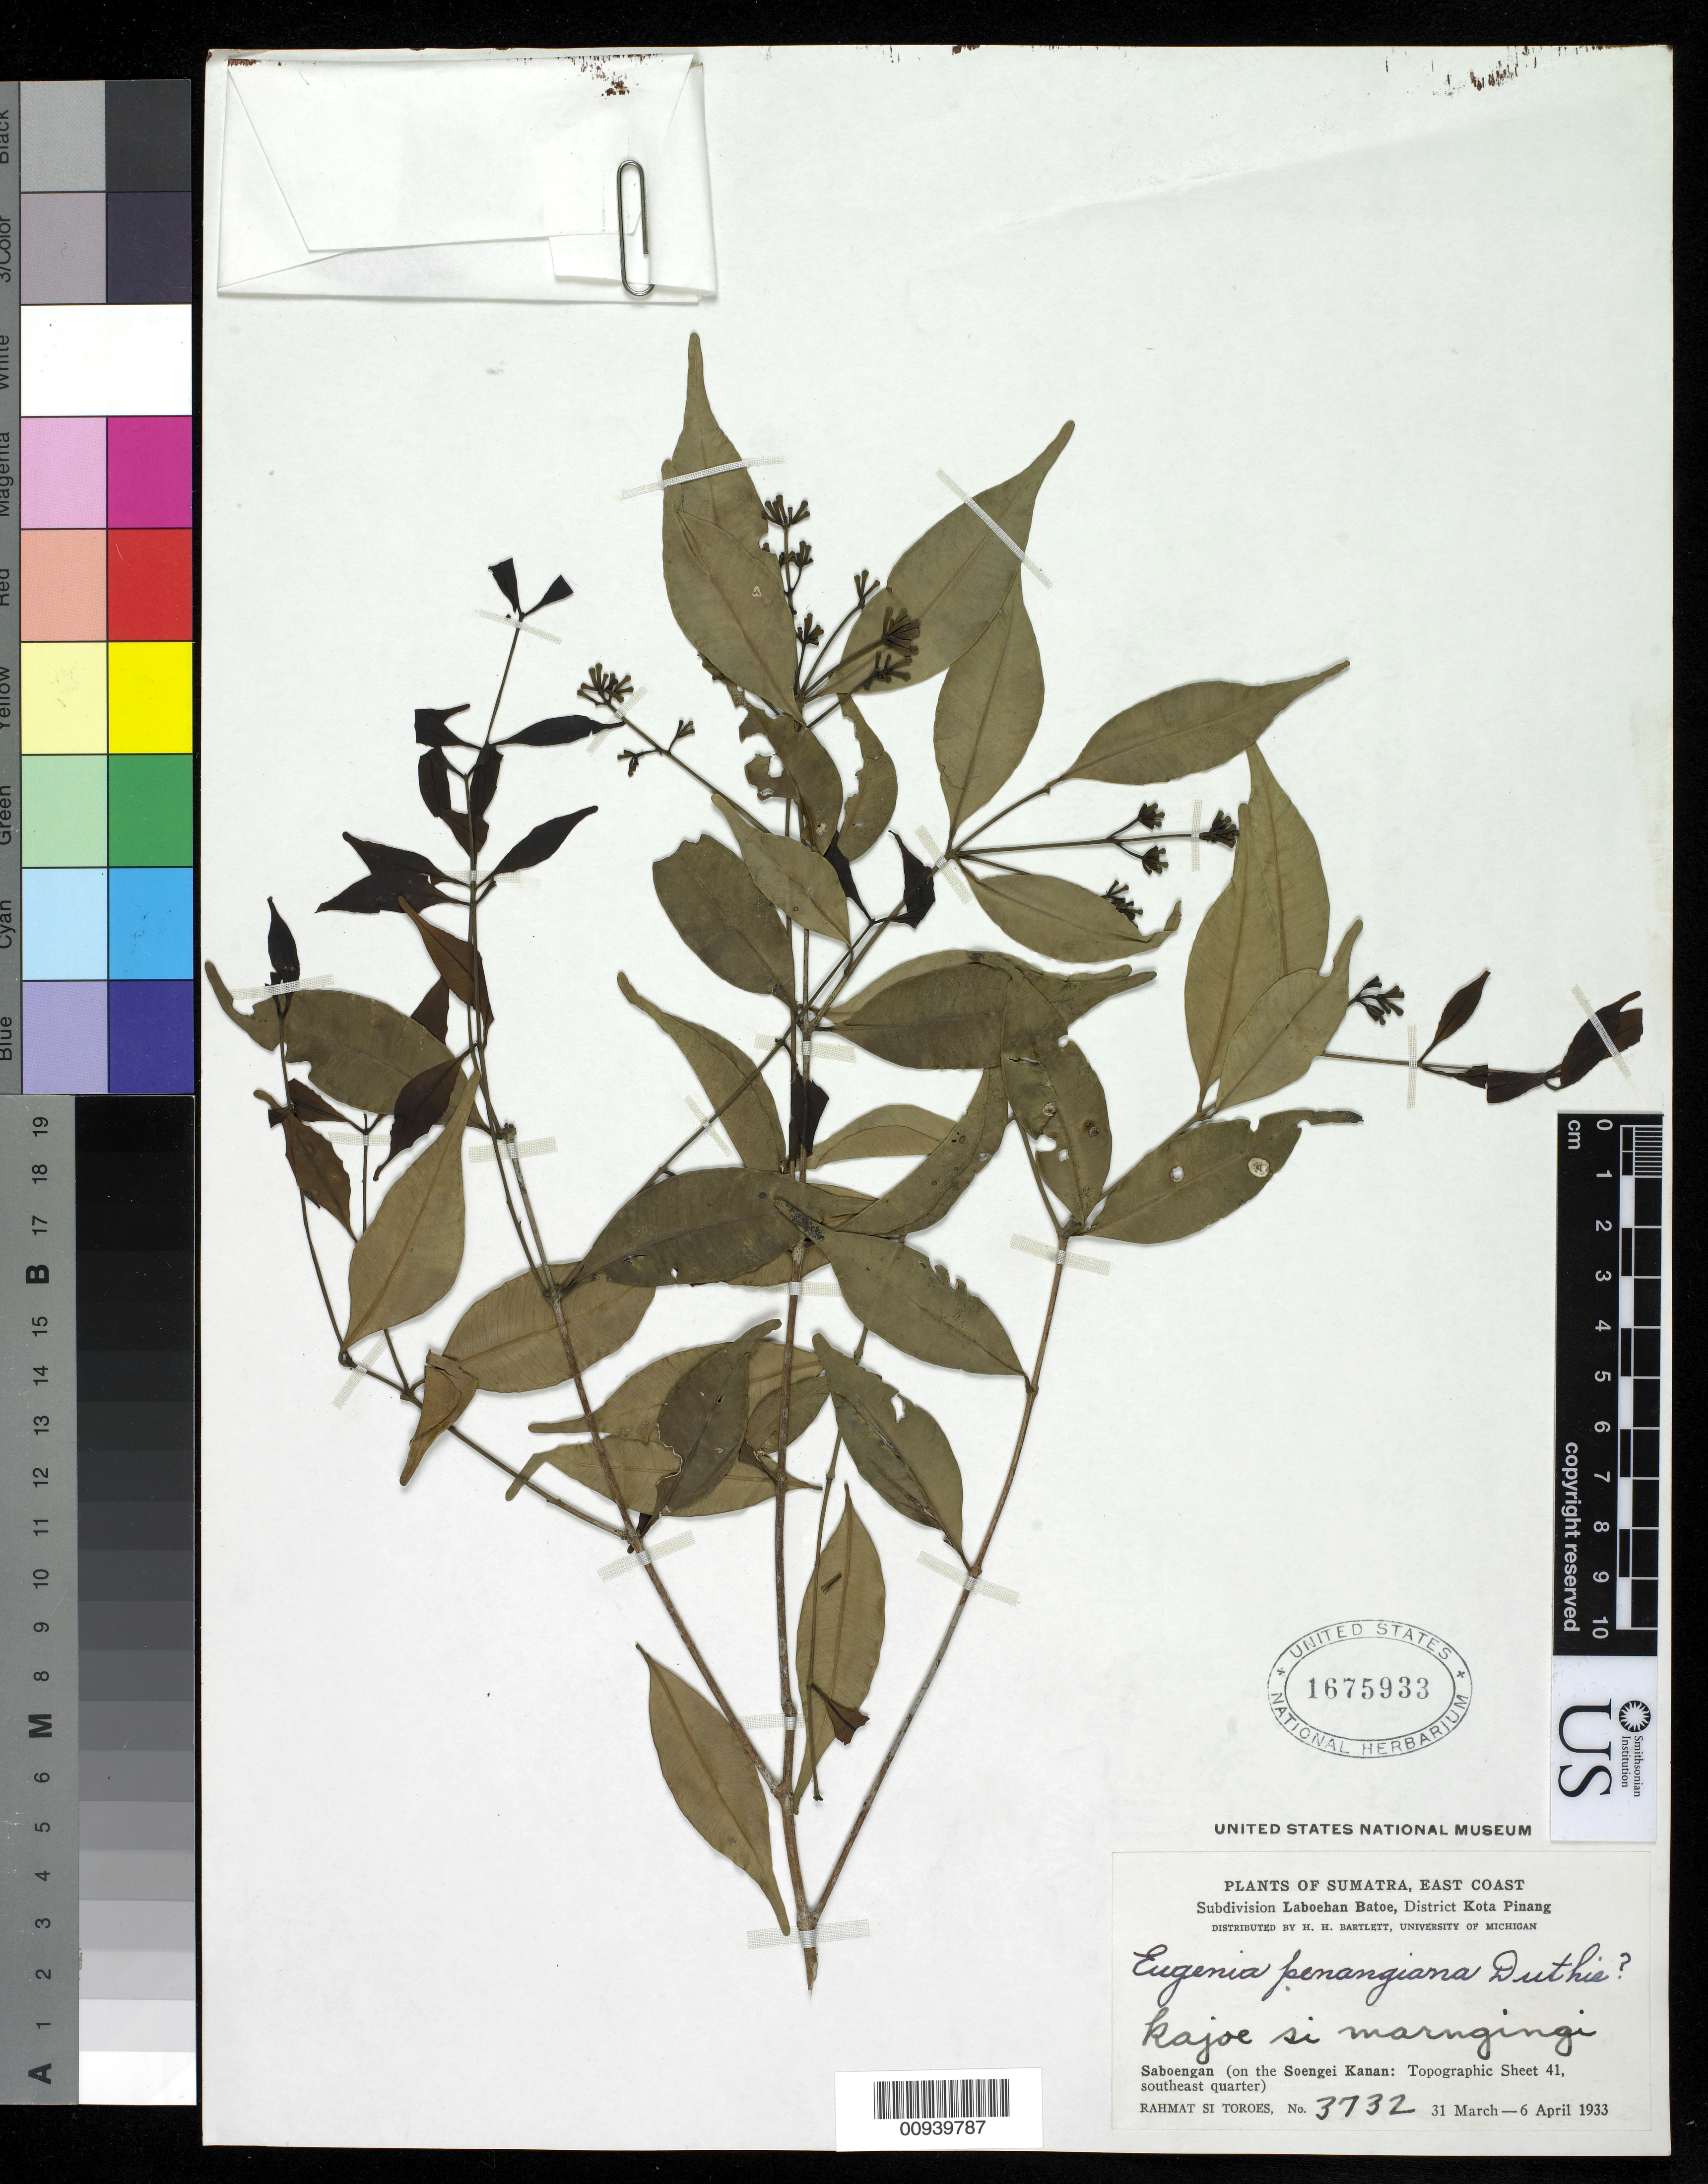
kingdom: Plantae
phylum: Tracheophyta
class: Magnoliopsida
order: Myrtales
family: Myrtaceae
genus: Syzygium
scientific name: Syzygium attenuatum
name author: (Miq.) Merr. & L.M. Perry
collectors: Rahmat Si Boeea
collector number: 3732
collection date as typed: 31 Mar 1933 to 06 Apr 1933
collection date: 1933-03-31/1933-04-06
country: Indonesia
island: Sumatra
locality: Subdivision Laboehan Batoe, District Kota Pinang, Saboengan (on the Soengei Kanan)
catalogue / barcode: US 1675933